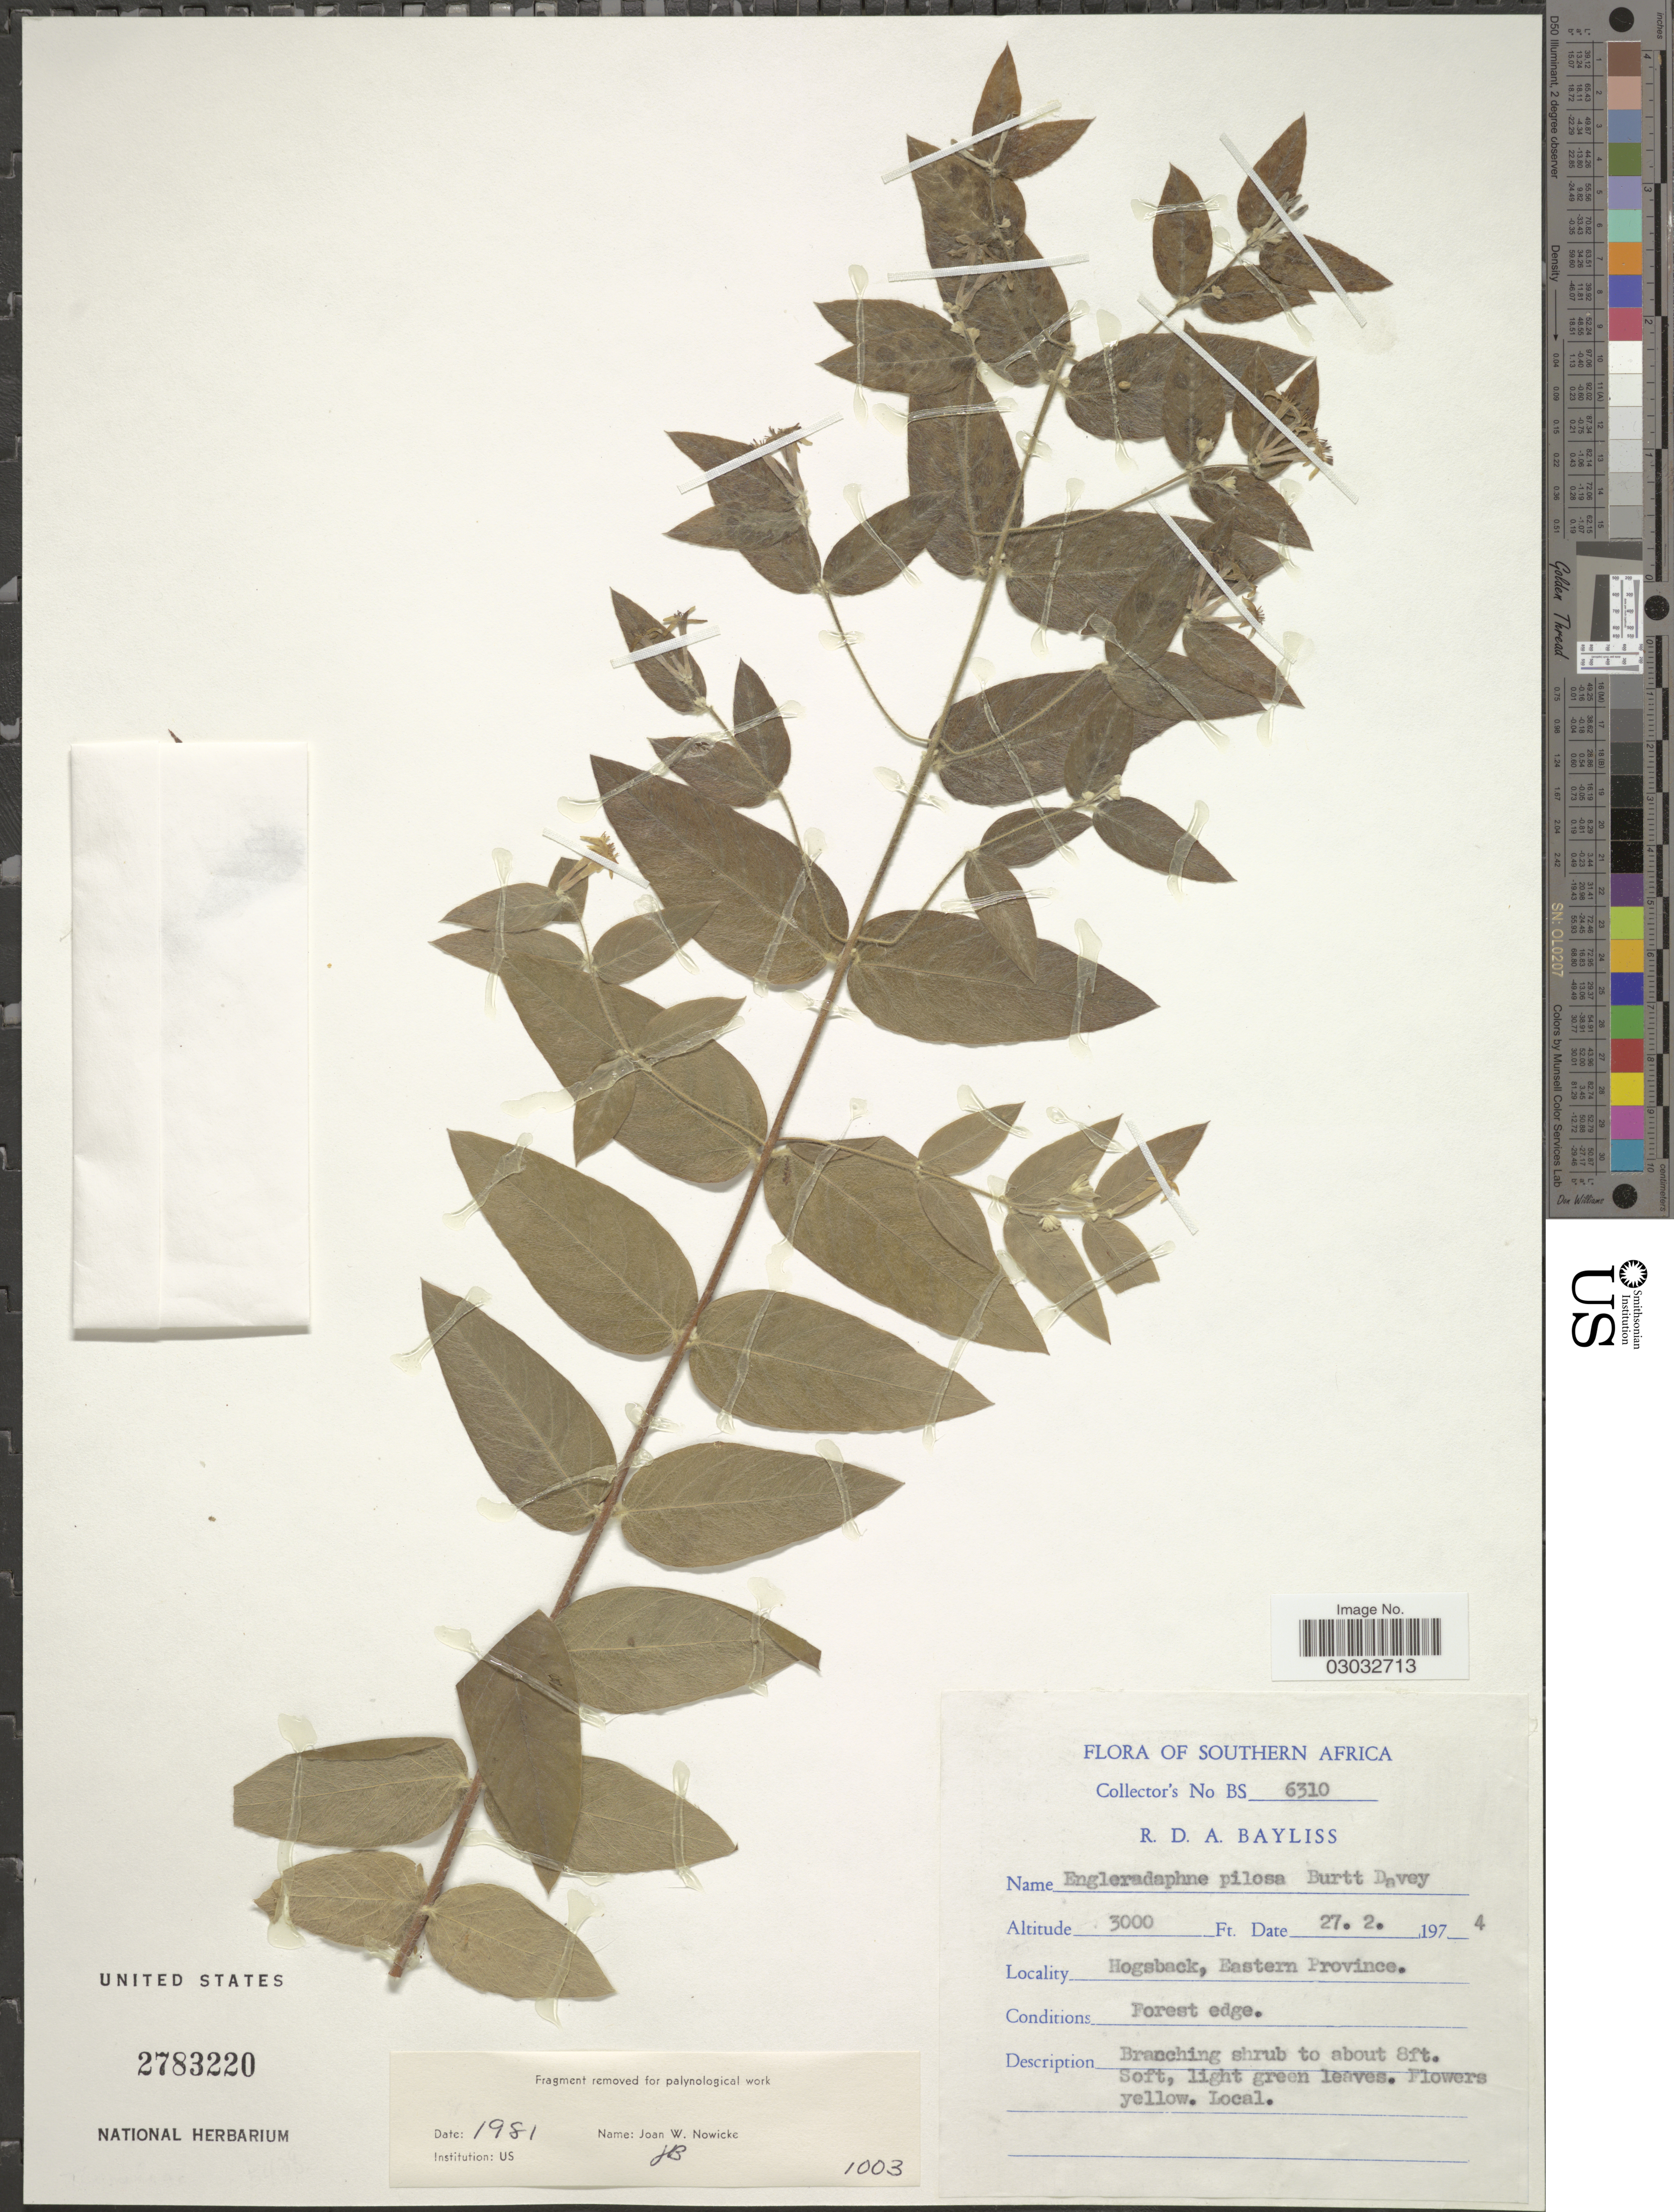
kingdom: Plantae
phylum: Tracheophyta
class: Magnoliopsida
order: Malvales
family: Thymelaeaceae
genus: Englerodaphne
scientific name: Englerodaphne pilosa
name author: Burtt Davy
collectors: R. Bayliss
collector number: BS6310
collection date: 1974-02-27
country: South Africa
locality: Southern Africa. Hogsback, Eastern Province.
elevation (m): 914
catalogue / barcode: US 2783220